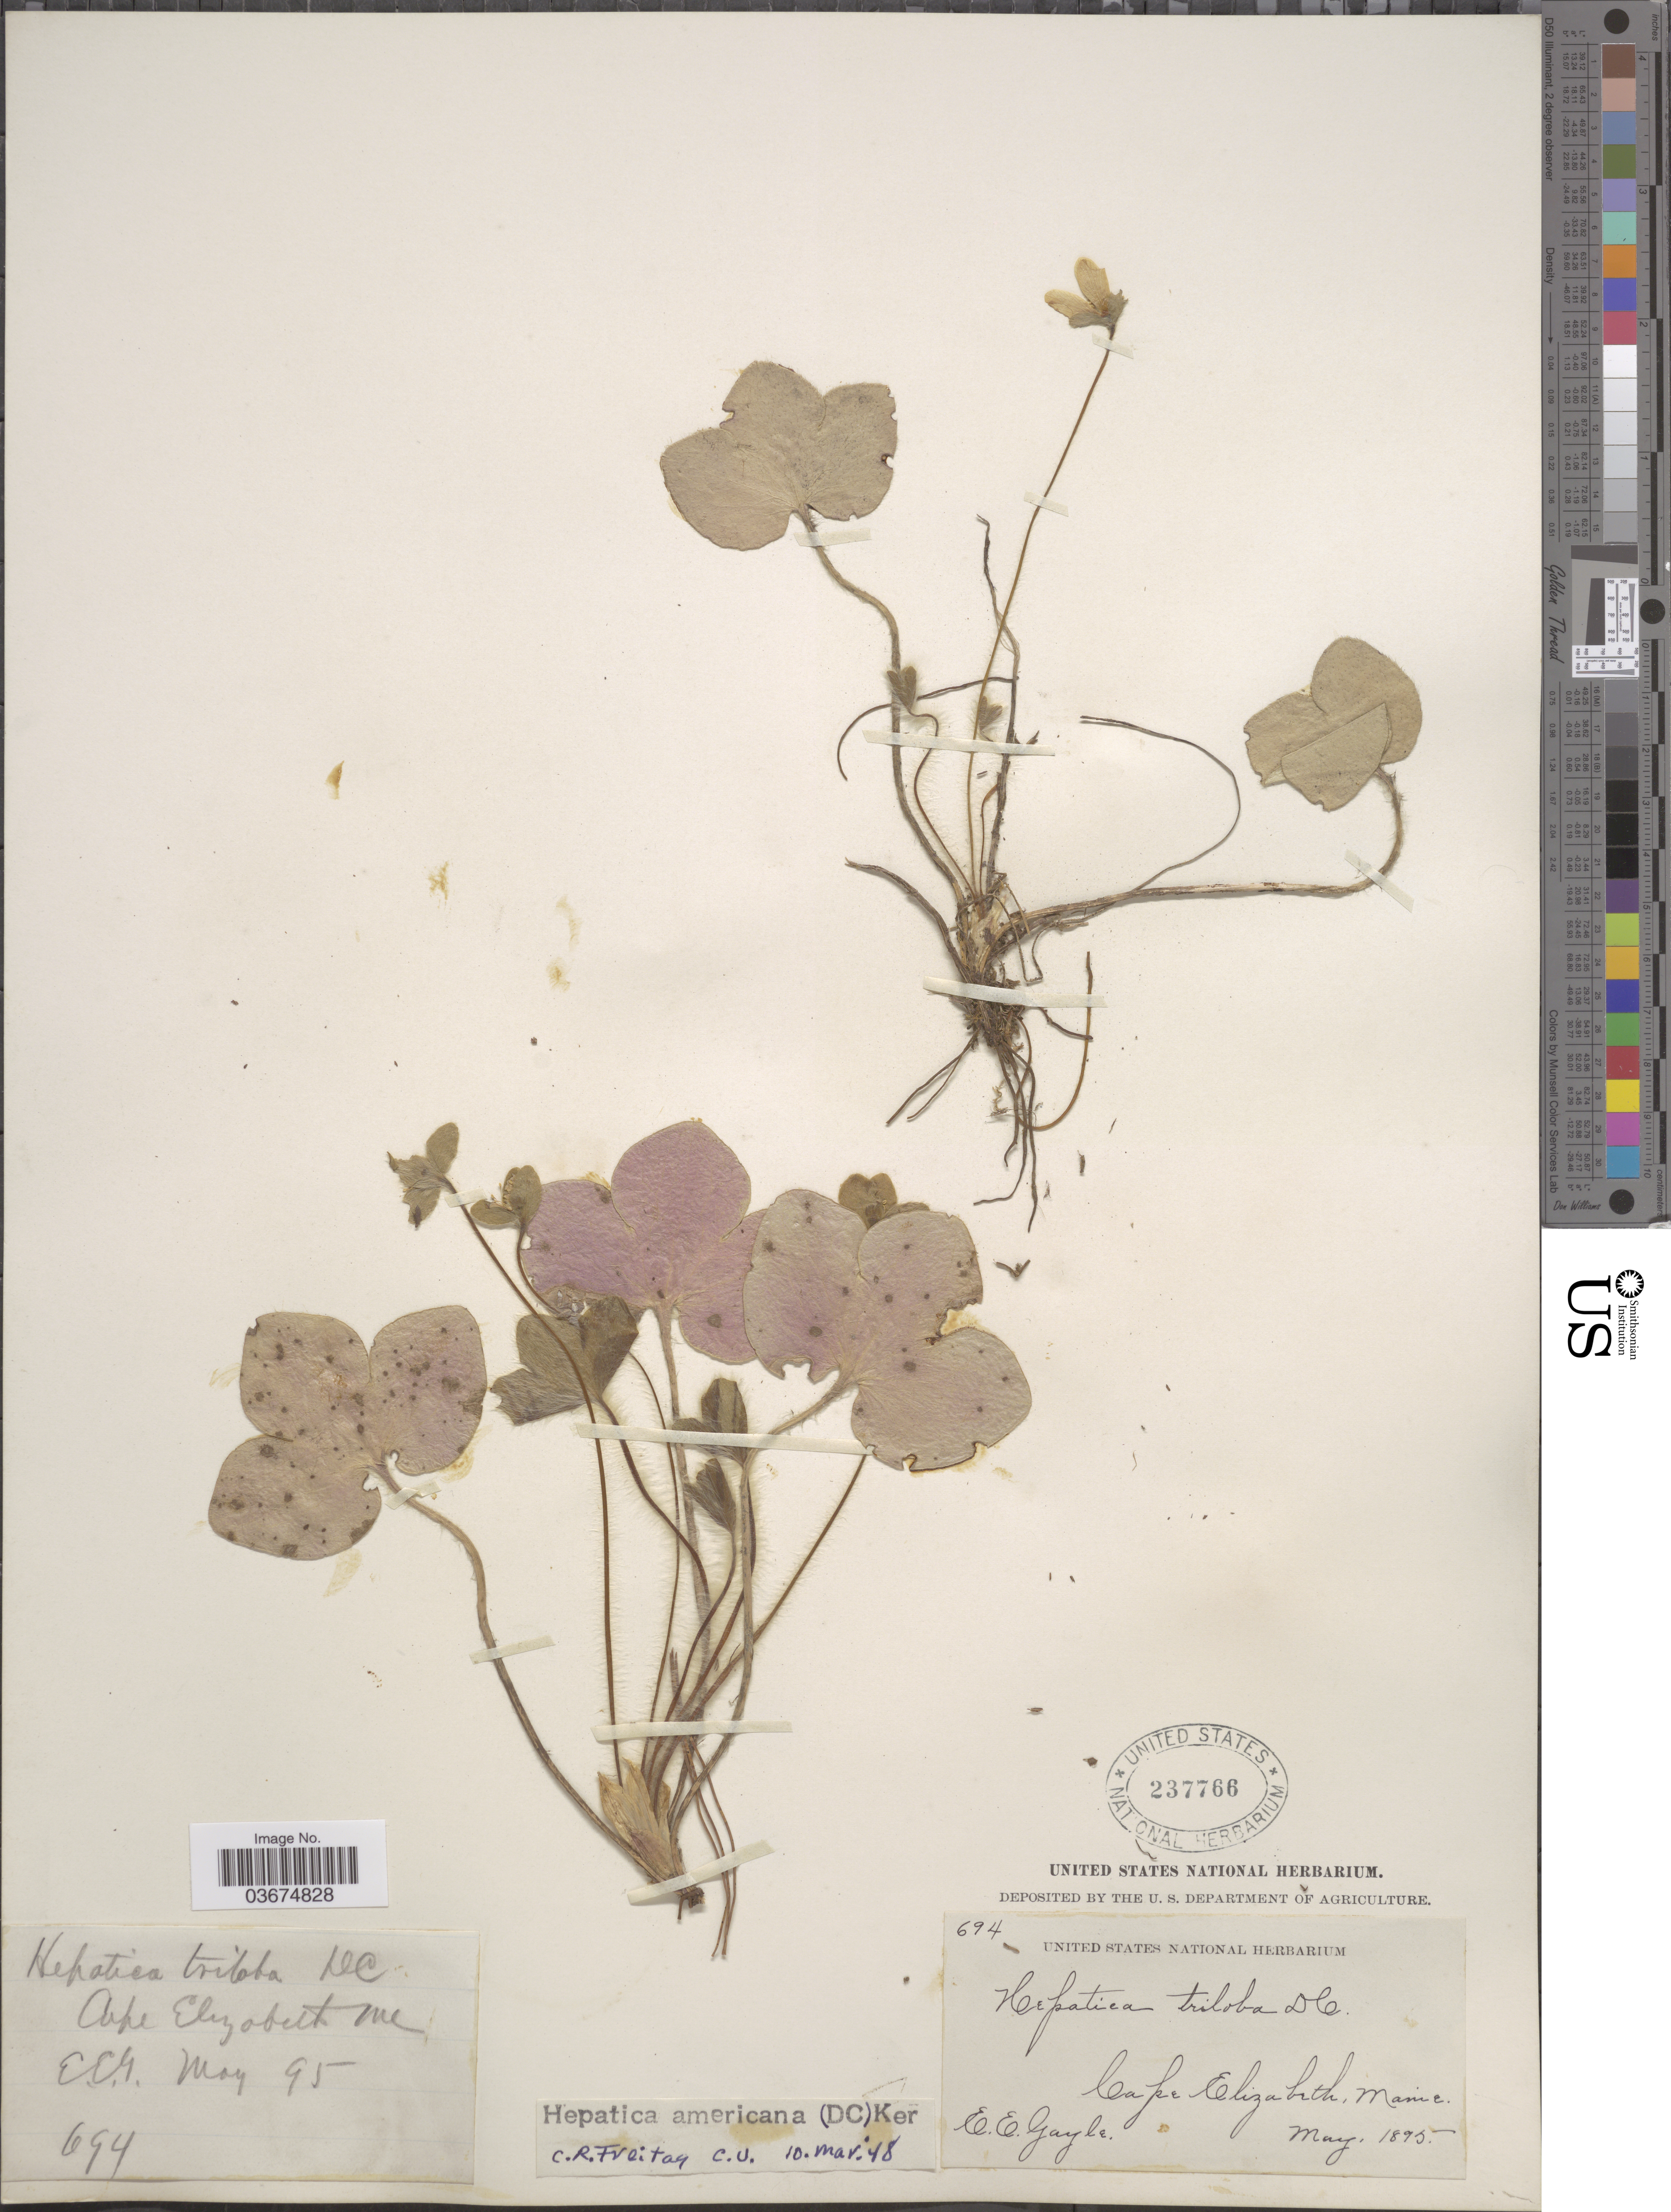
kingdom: Plantae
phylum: Tracheophyta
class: Magnoliopsida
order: Ranunculales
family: Ranunculaceae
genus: Hepatica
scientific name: Hepatica americana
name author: (DC.) Ker Gawl.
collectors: E. Gayle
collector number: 694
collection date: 1895-05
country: United States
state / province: Maine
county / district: Cumberland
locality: Cape Elizabeth.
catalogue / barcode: US 237766